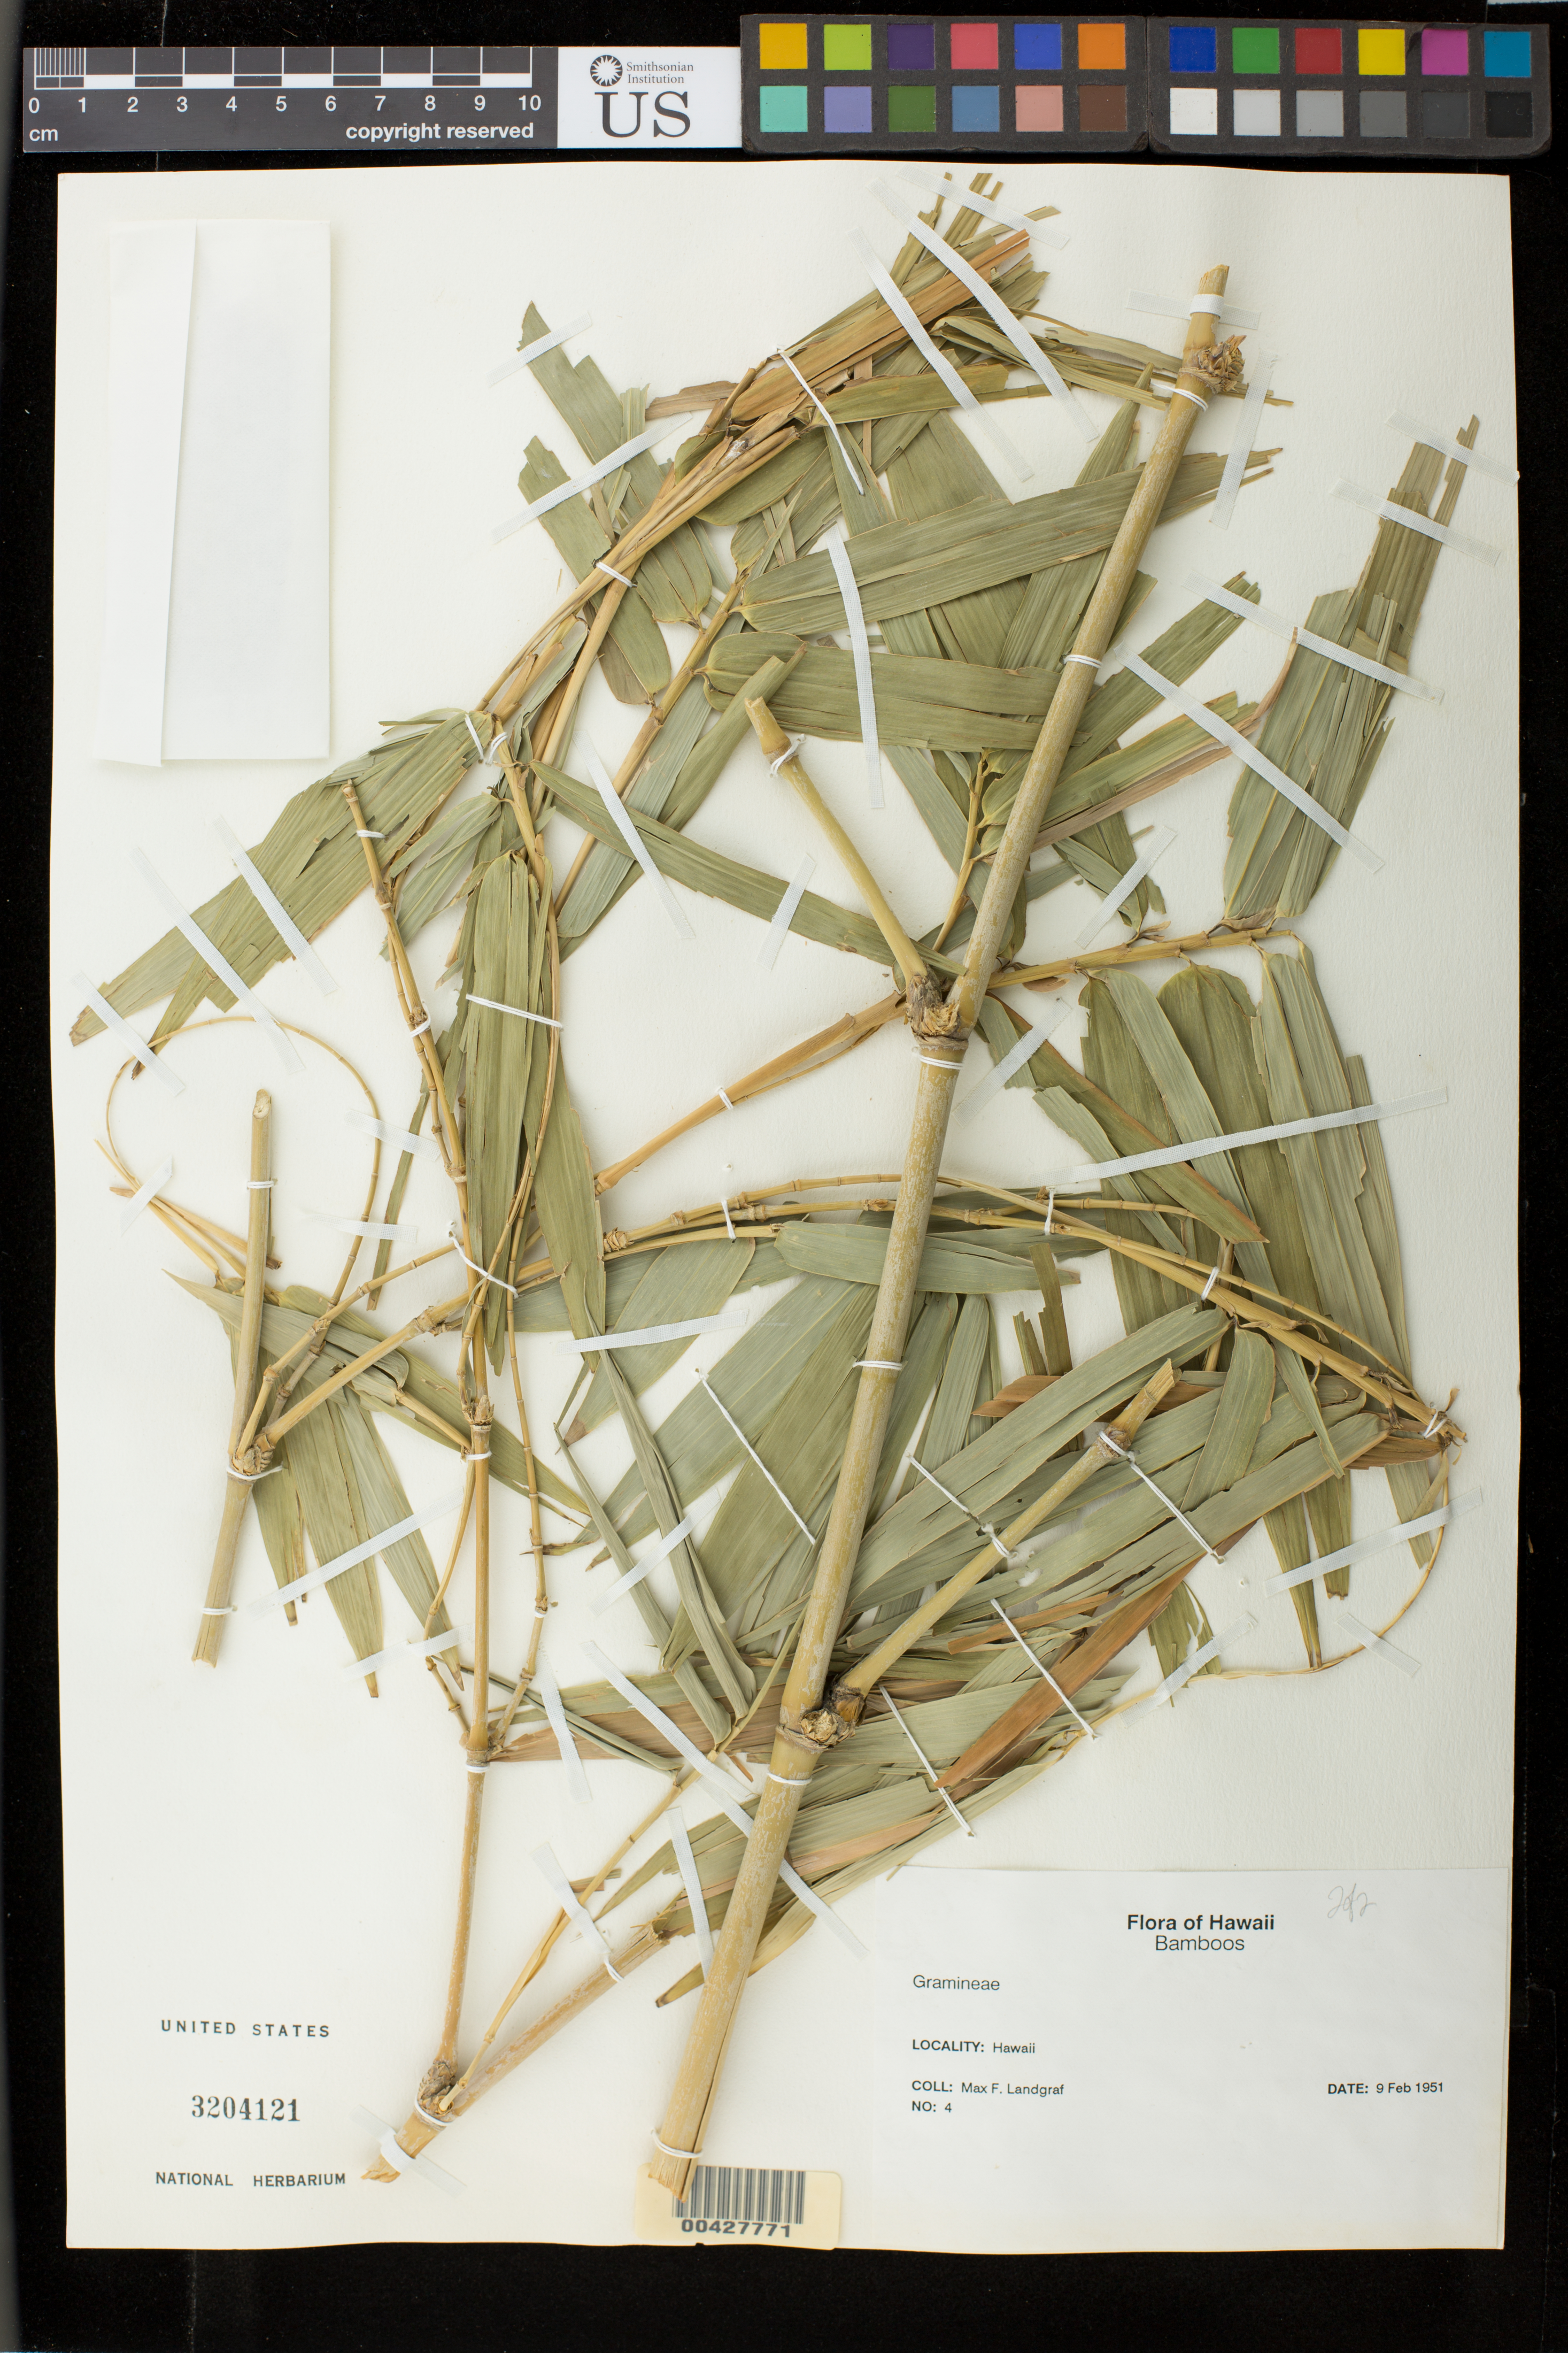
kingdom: Plantae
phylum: Tracheophyta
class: Liliopsida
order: Poales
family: Poaceae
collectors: M. Landgraf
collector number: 4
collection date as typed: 09 Feb 1951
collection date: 1951-02-09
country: United States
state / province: Hawaii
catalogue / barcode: US 3204121